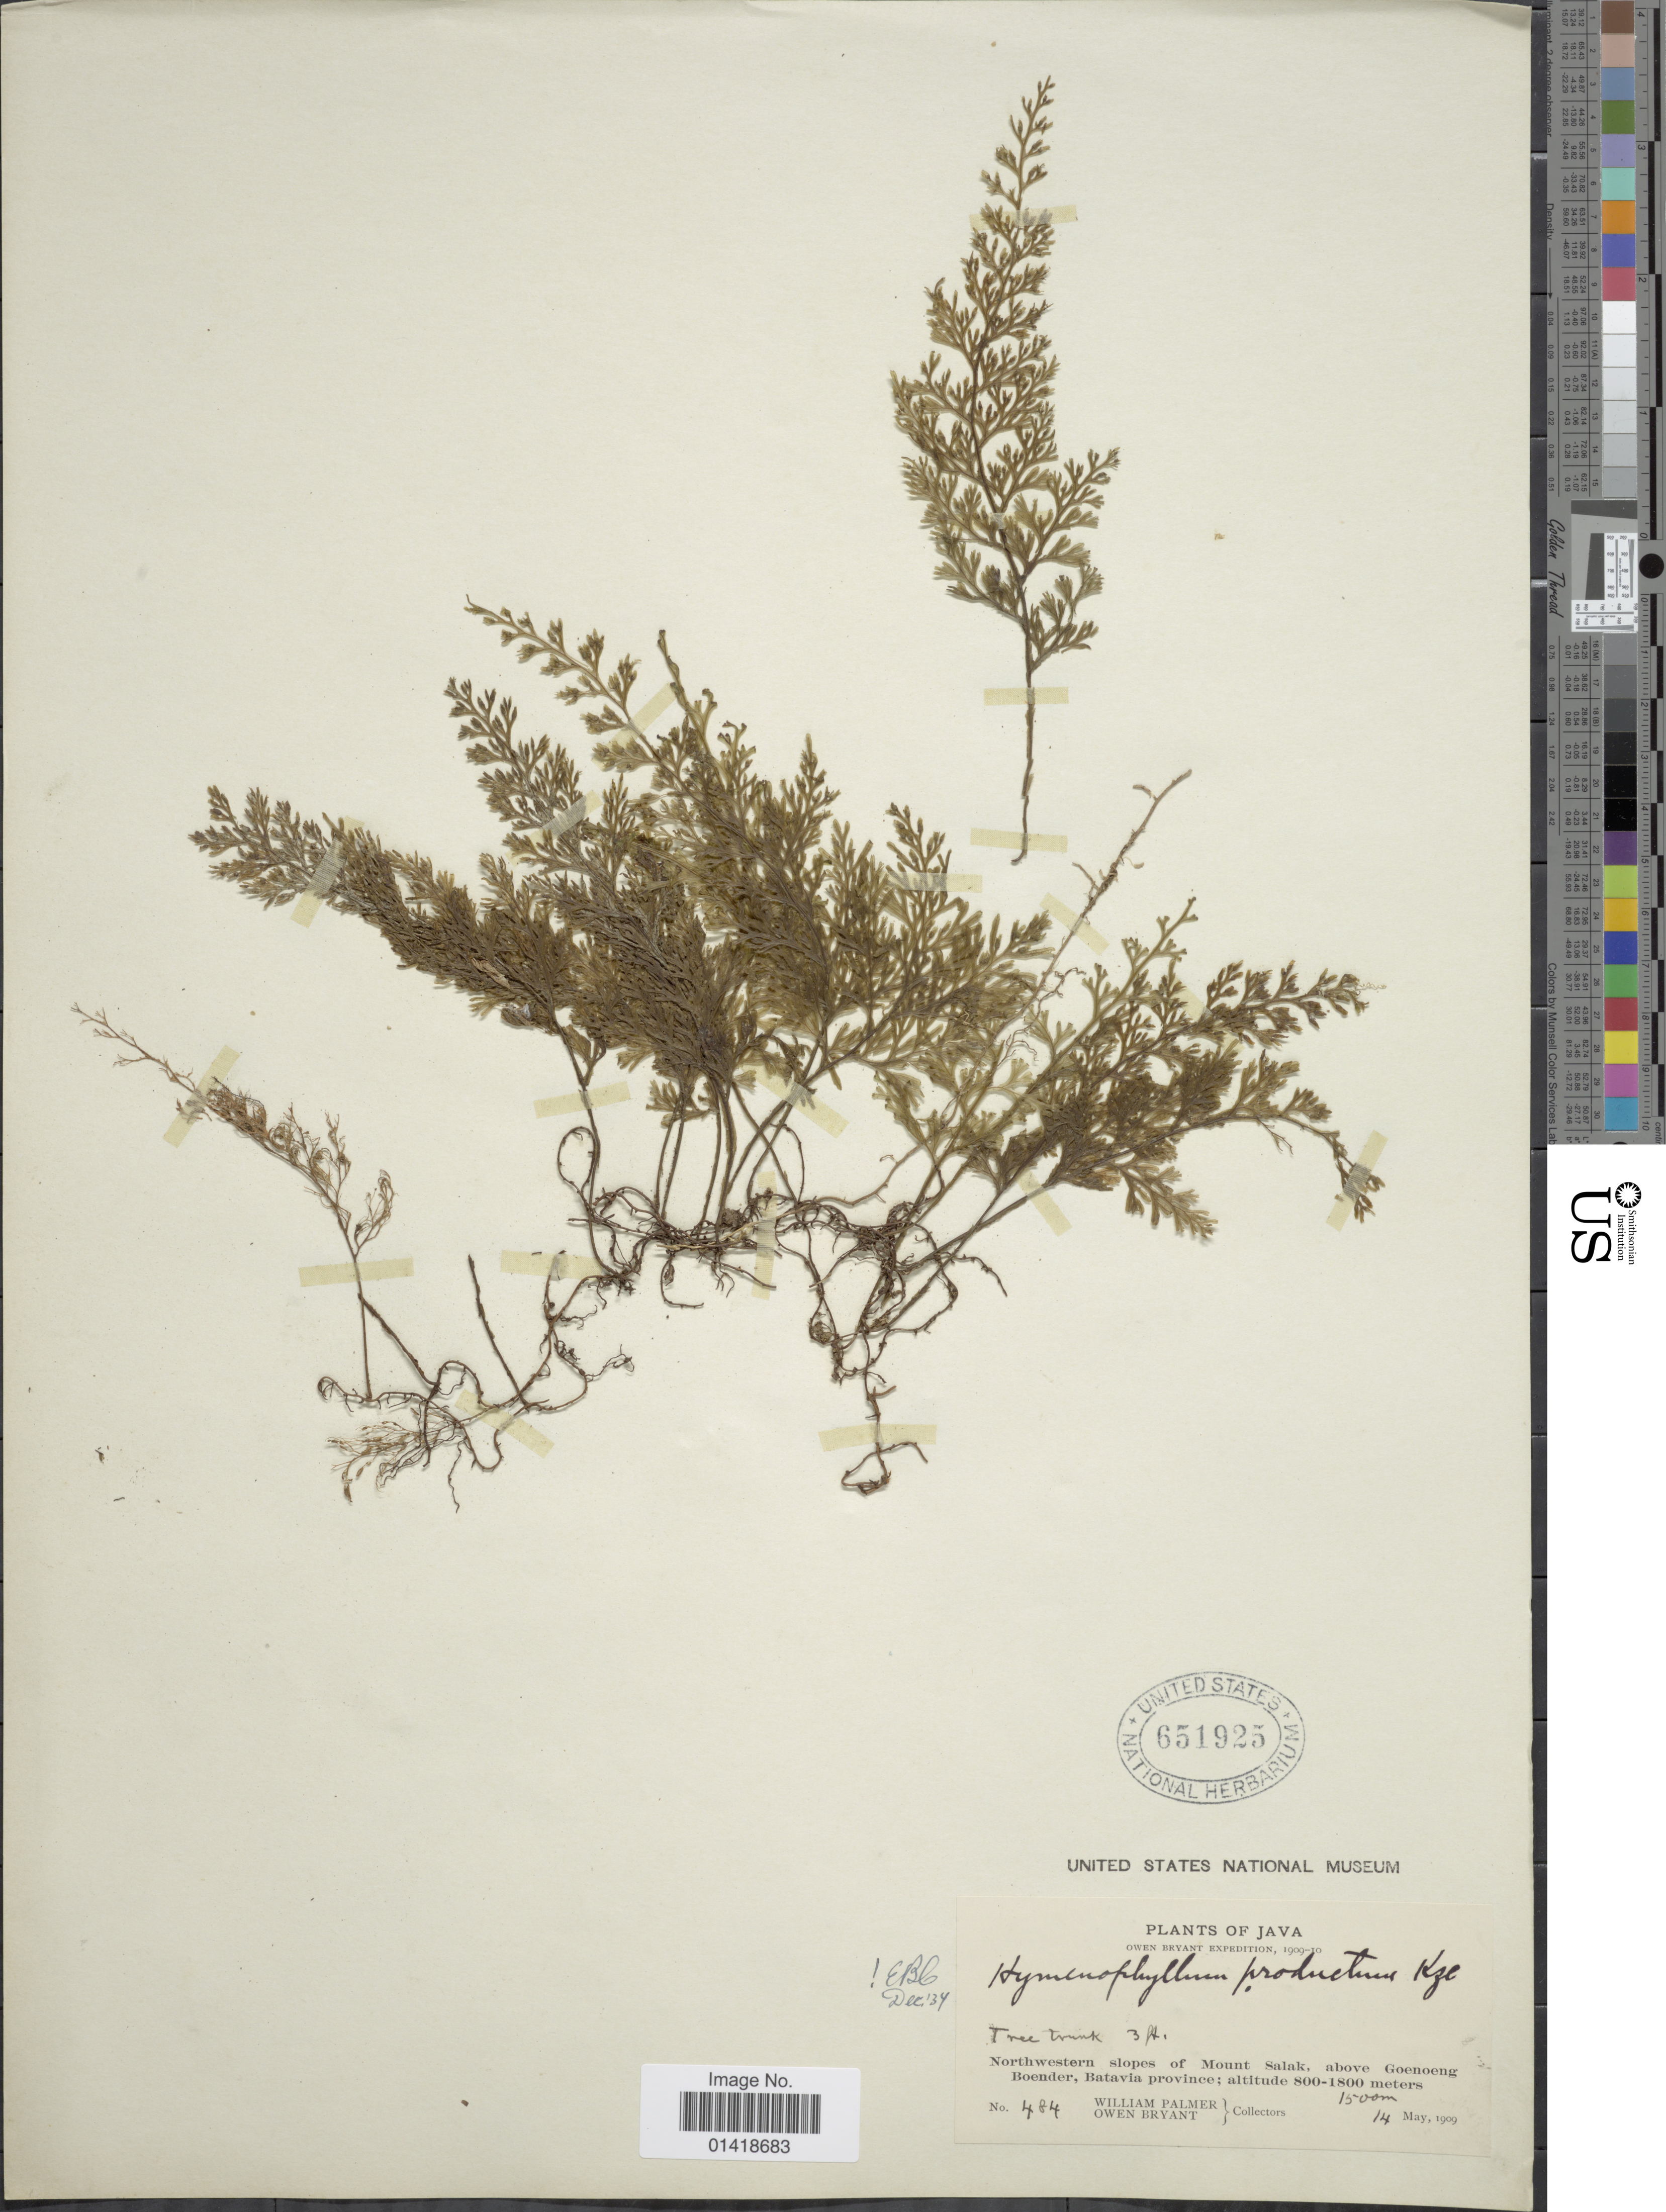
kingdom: Plantae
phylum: Tracheophyta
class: Polypodiopsida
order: Hymenophyllales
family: Hymenophyllaceae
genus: Hymenophyllum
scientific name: Hymenophyllum productum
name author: Kunze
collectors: W. Palmer & O. Bryant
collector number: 484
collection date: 1909-05-14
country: Indonesia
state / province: Java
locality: Northwestern slopes of Mount Salak, above Goenoeng Boender, Batavia province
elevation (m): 1500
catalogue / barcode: US 651925